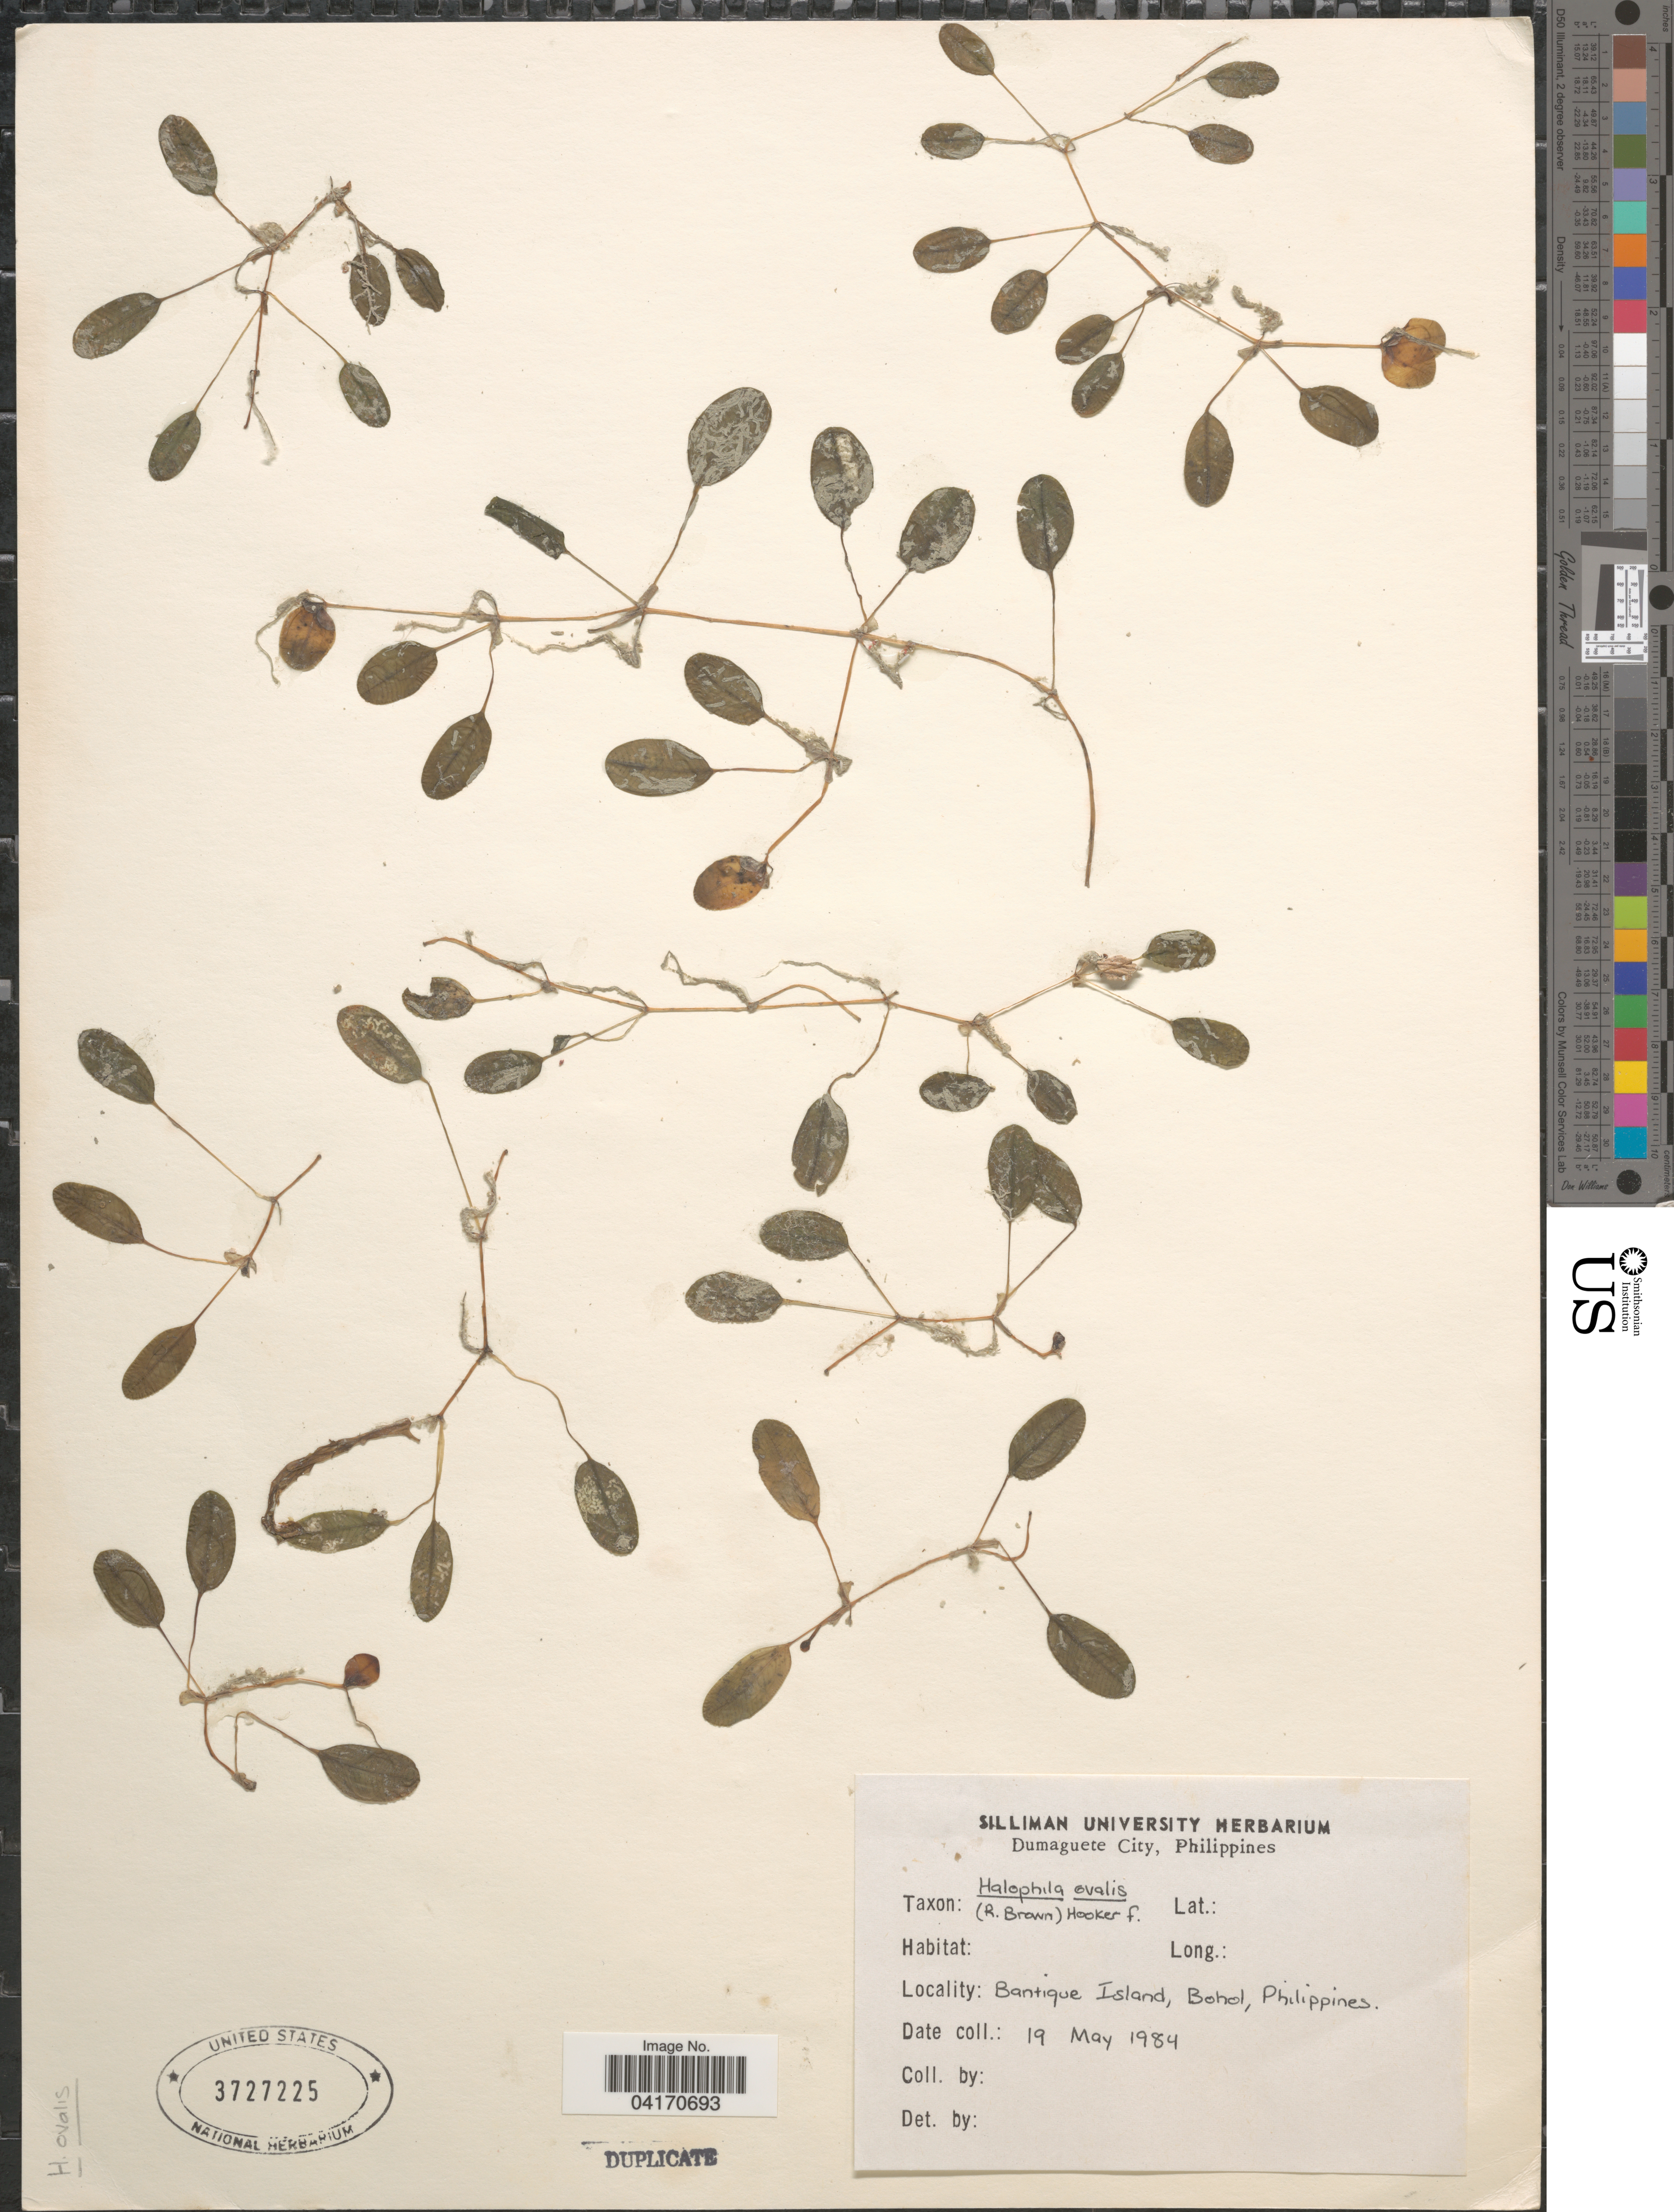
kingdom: Plantae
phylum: Tracheophyta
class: Liliopsida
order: Alismatales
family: Hydrocharitaceae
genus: Halophila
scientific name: Halophila ovalis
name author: (R. Br.) Hook. f.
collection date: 1984-05-19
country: Philippines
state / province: Central Visayas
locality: Bantique Island, Bohol.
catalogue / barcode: US 3727225